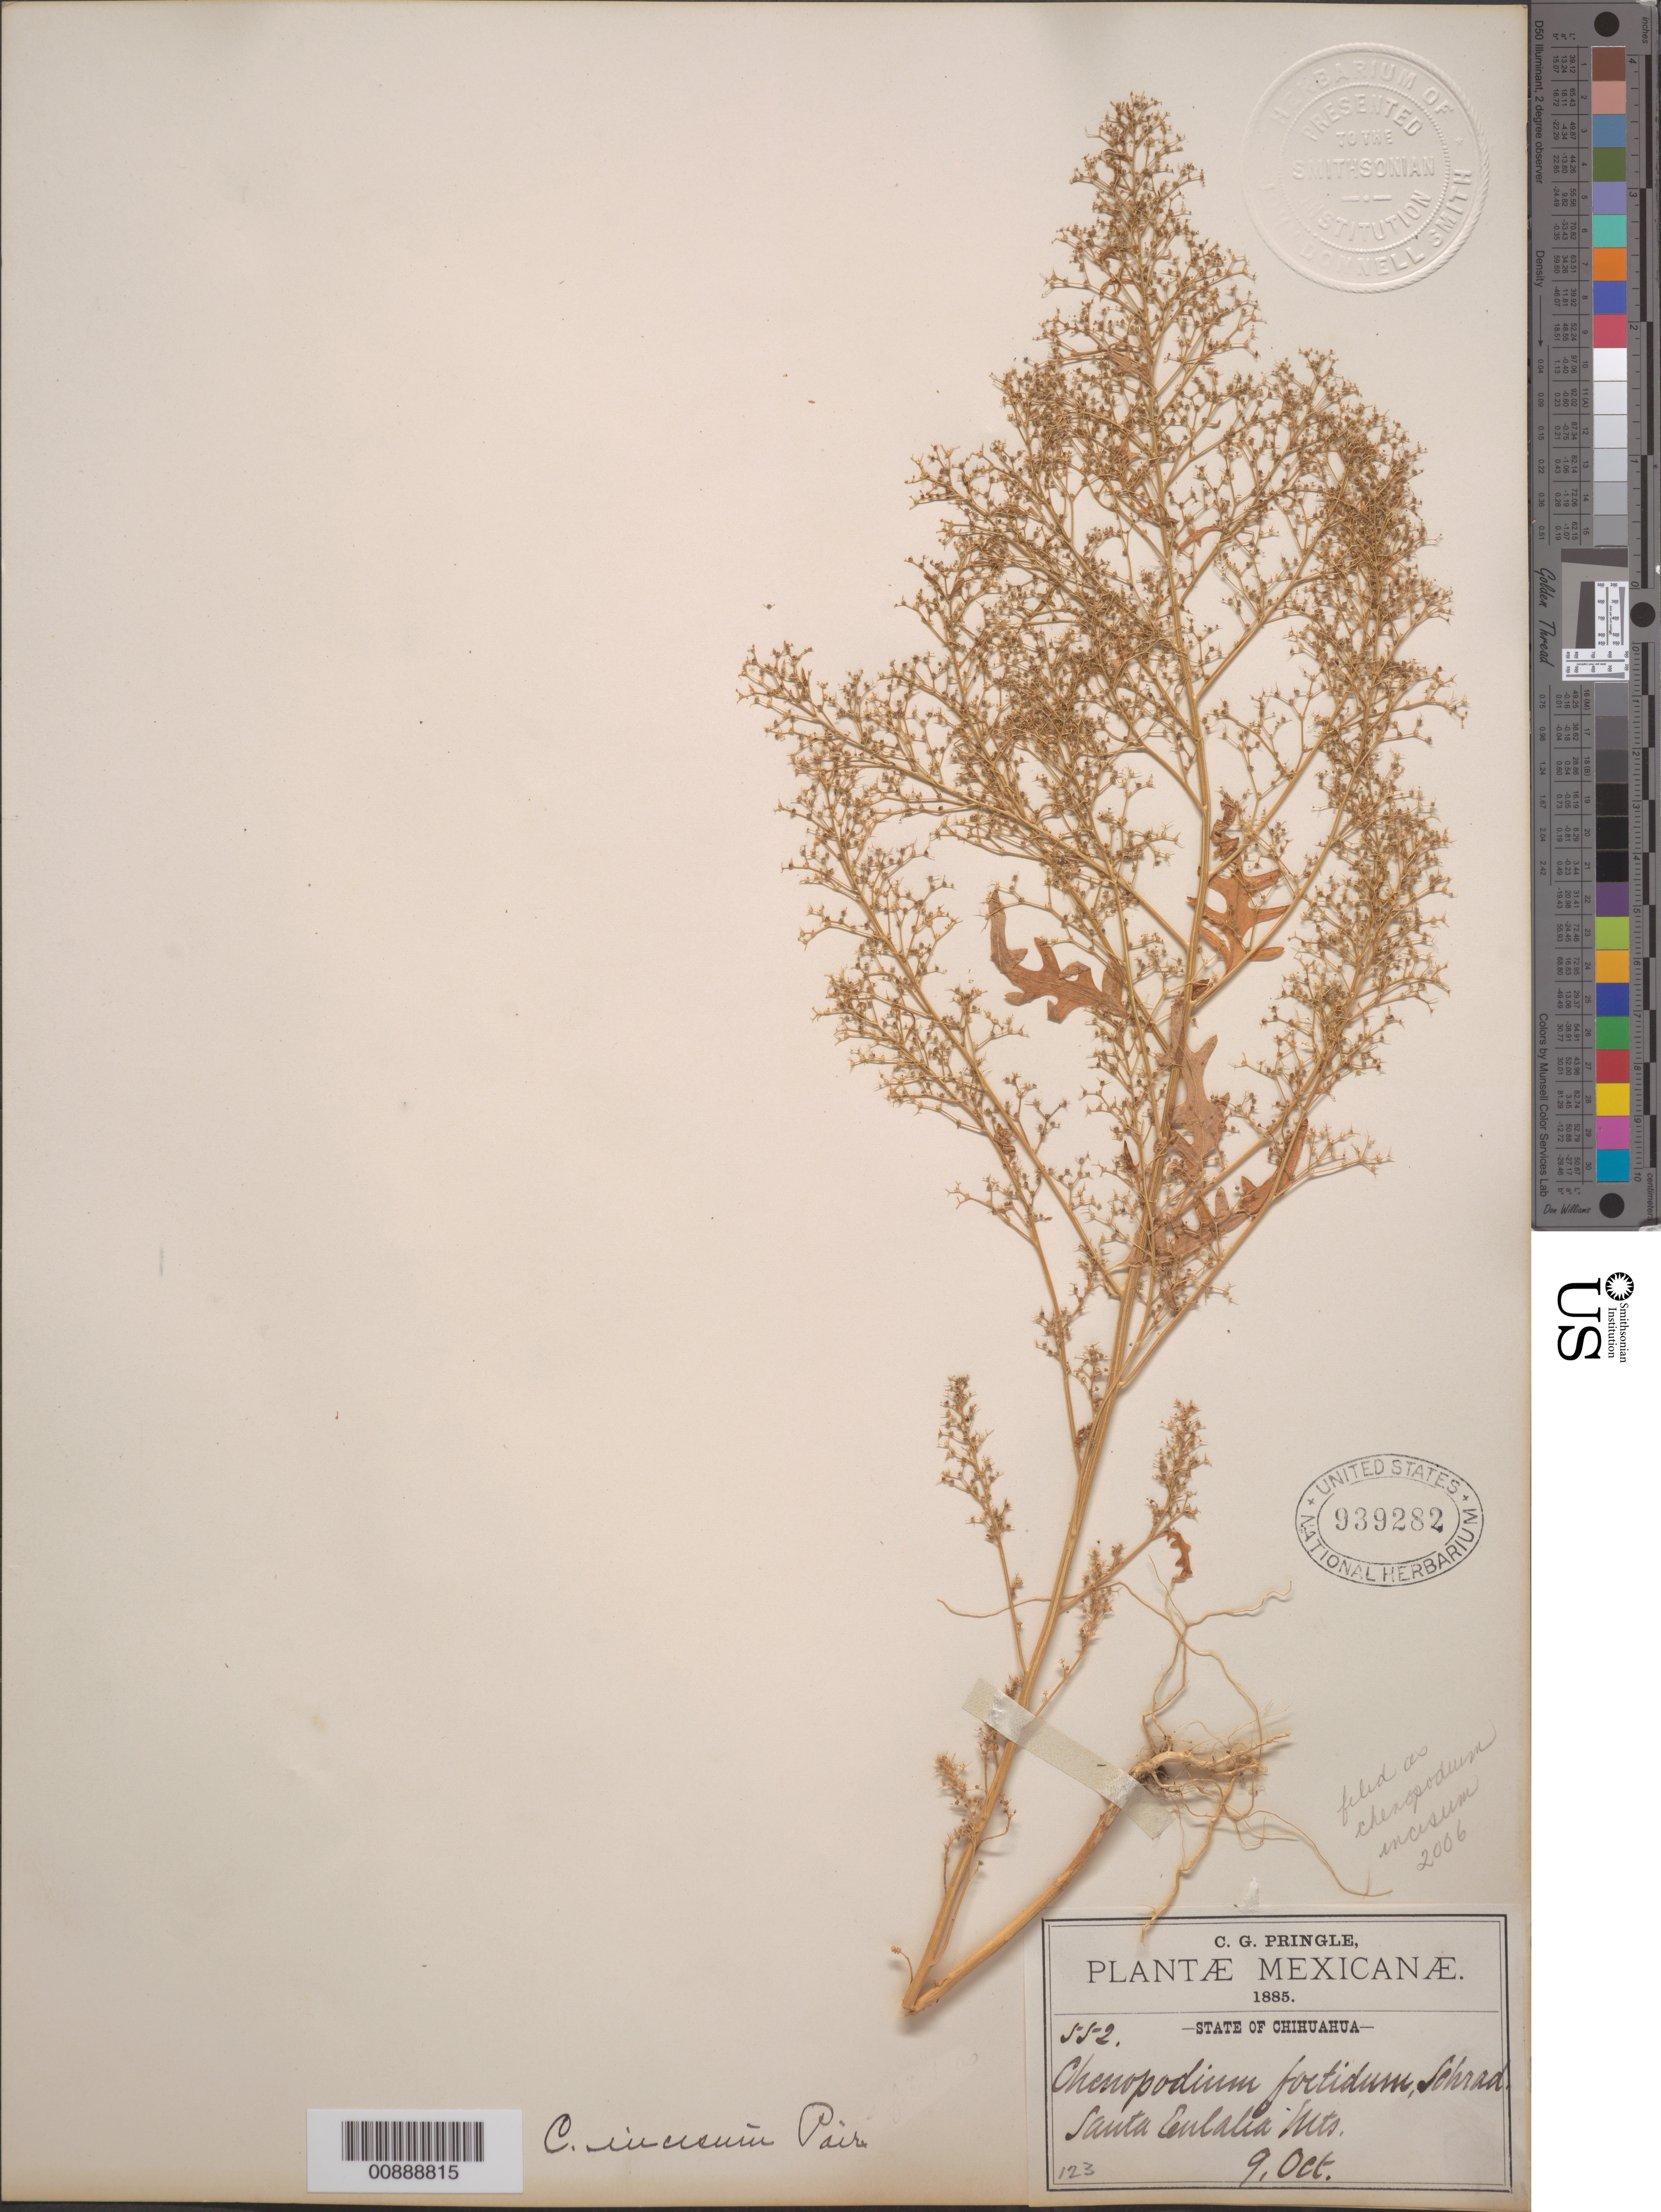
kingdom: Plantae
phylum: Tracheophyta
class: Magnoliopsida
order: Caryophyllales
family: Amaranthaceae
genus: Chenopodium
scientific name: Chenopodium incisum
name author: Poir.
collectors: C. G. Pringle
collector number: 552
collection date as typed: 09 Oct 1885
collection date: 1885-10-09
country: Mexico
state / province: Chihuahua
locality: Santa Eulalia Mountains.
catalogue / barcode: US 939282